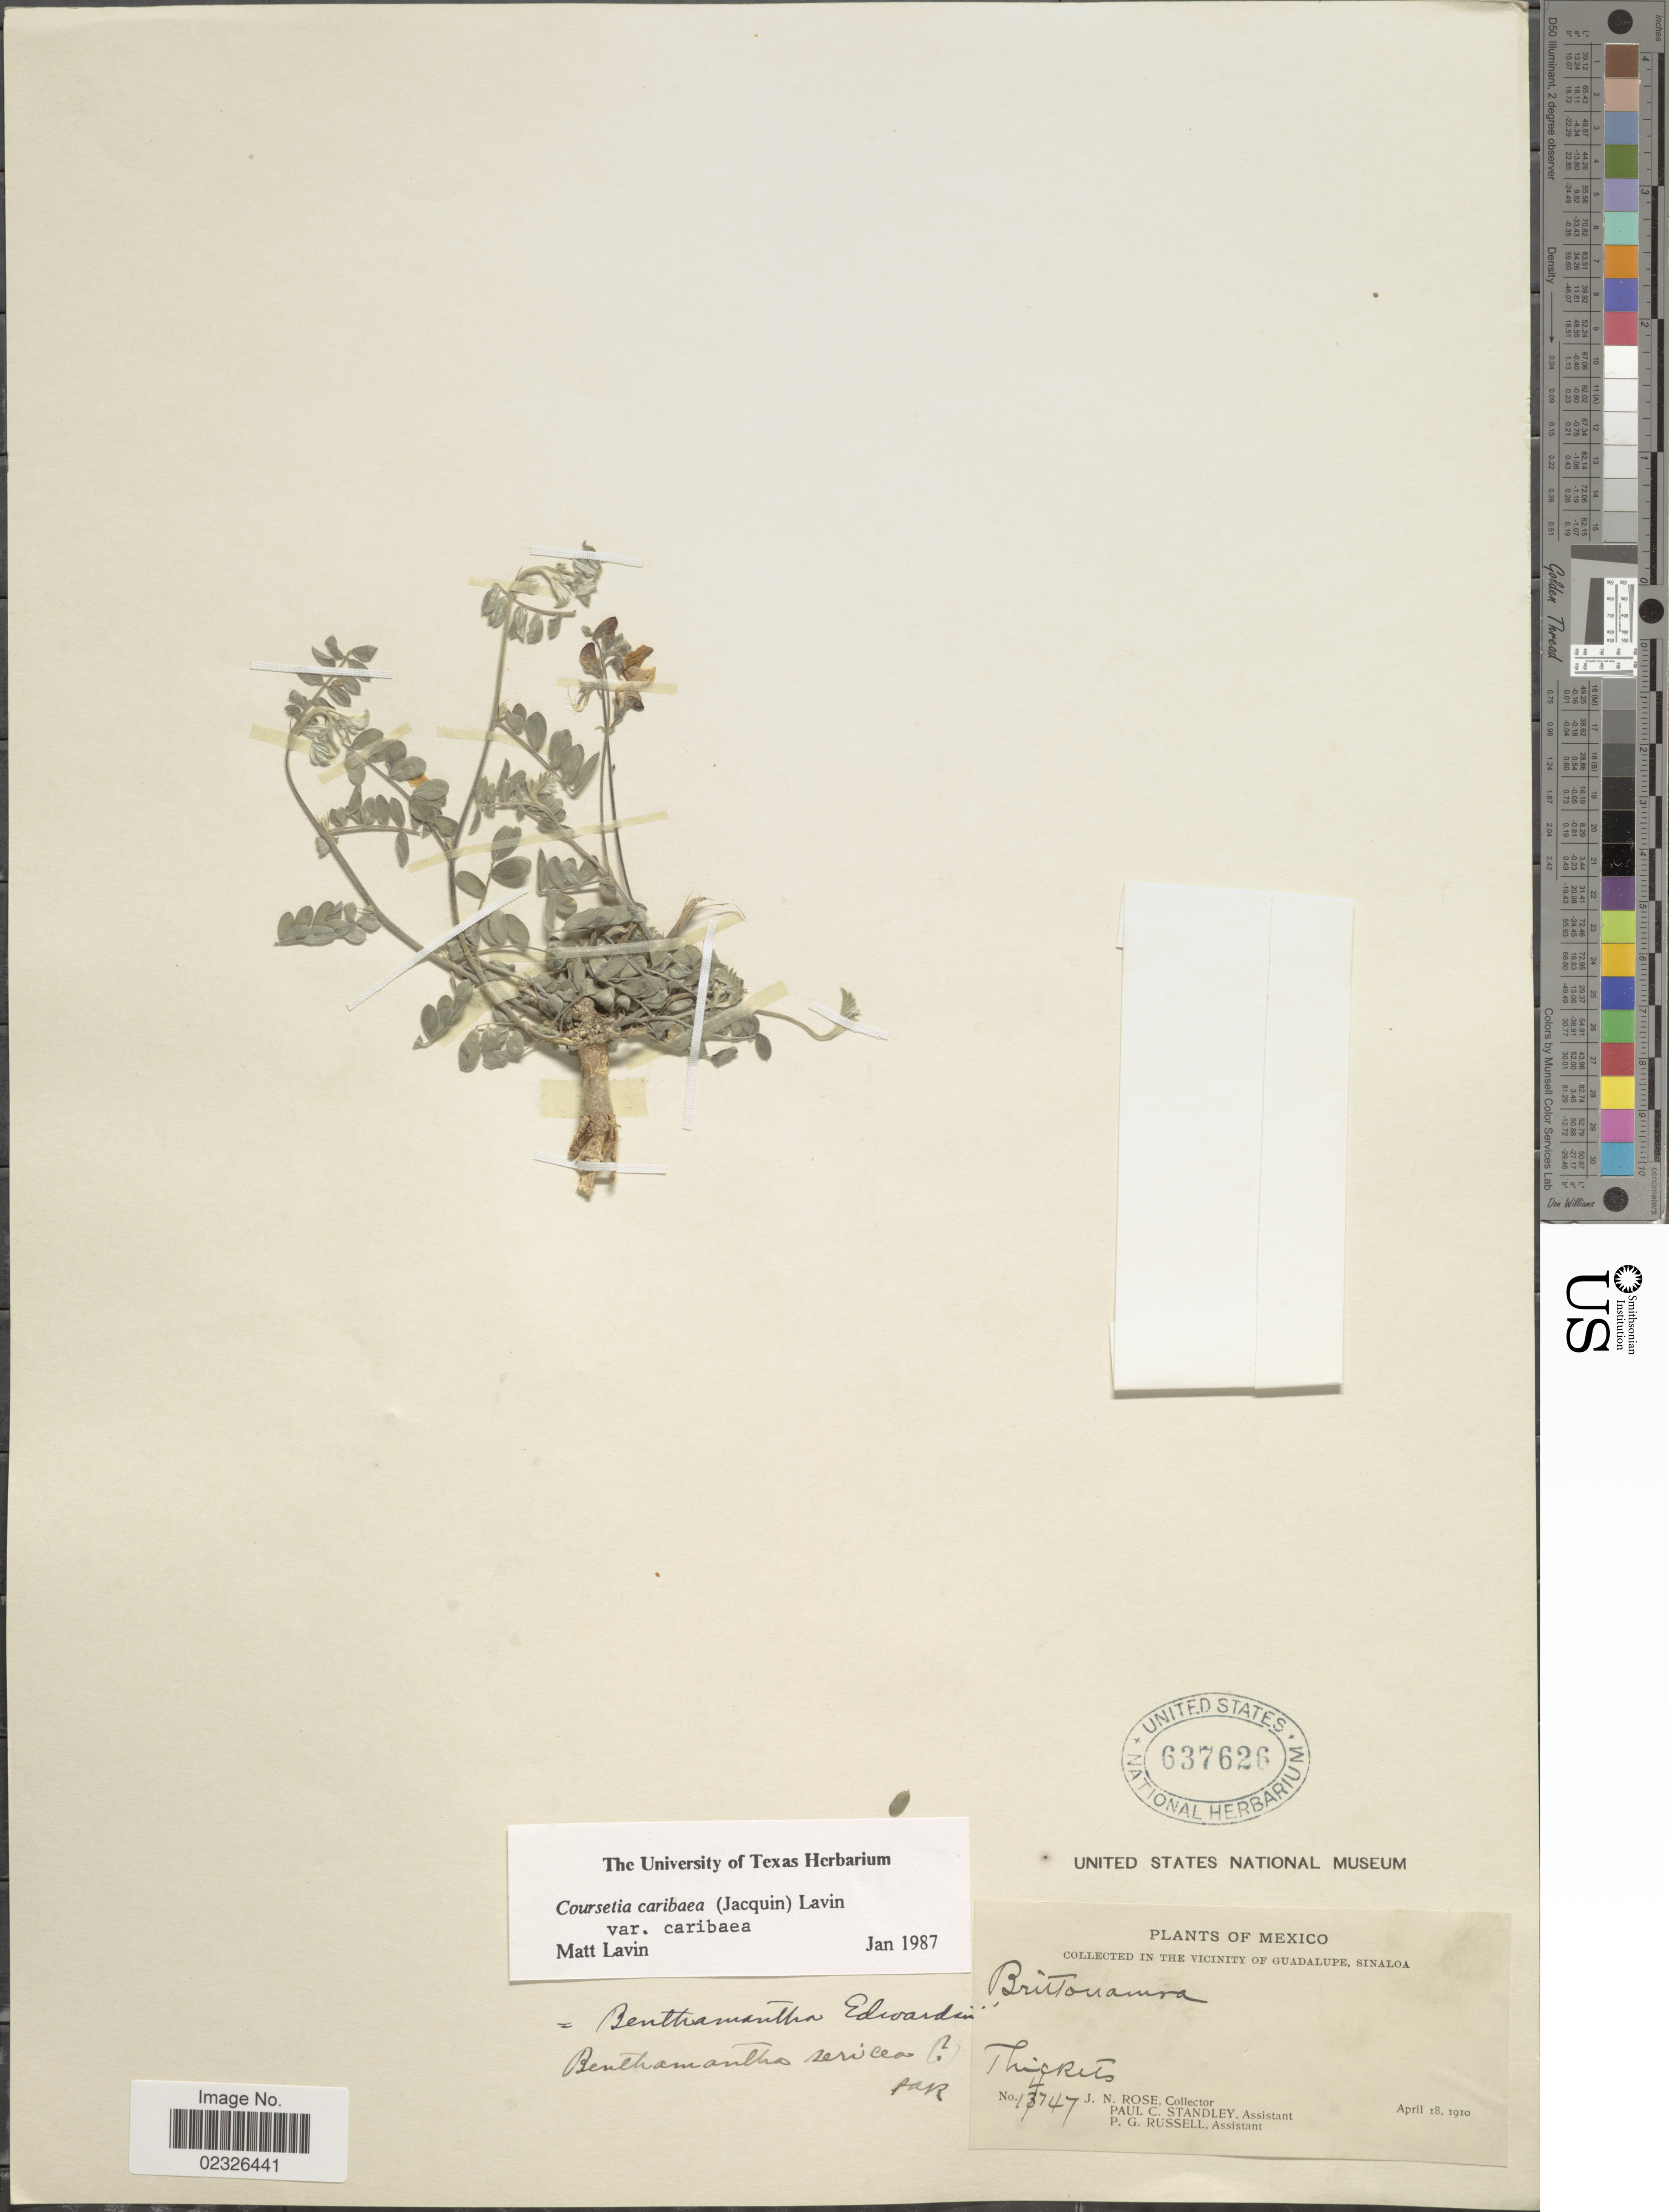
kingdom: Plantae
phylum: Tracheophyta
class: Magnoliopsida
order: Fabales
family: Fabaceae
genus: Coursetia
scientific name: Coursetia caribaea var. caribaea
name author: (Jacq.) Lavin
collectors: J. N. Rose, P. C. Standley & P. G. Russell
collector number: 14747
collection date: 1910-04-18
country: Mexico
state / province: Sinaloa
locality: Vicinity of Guadalupe, thickets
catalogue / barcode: US 637626